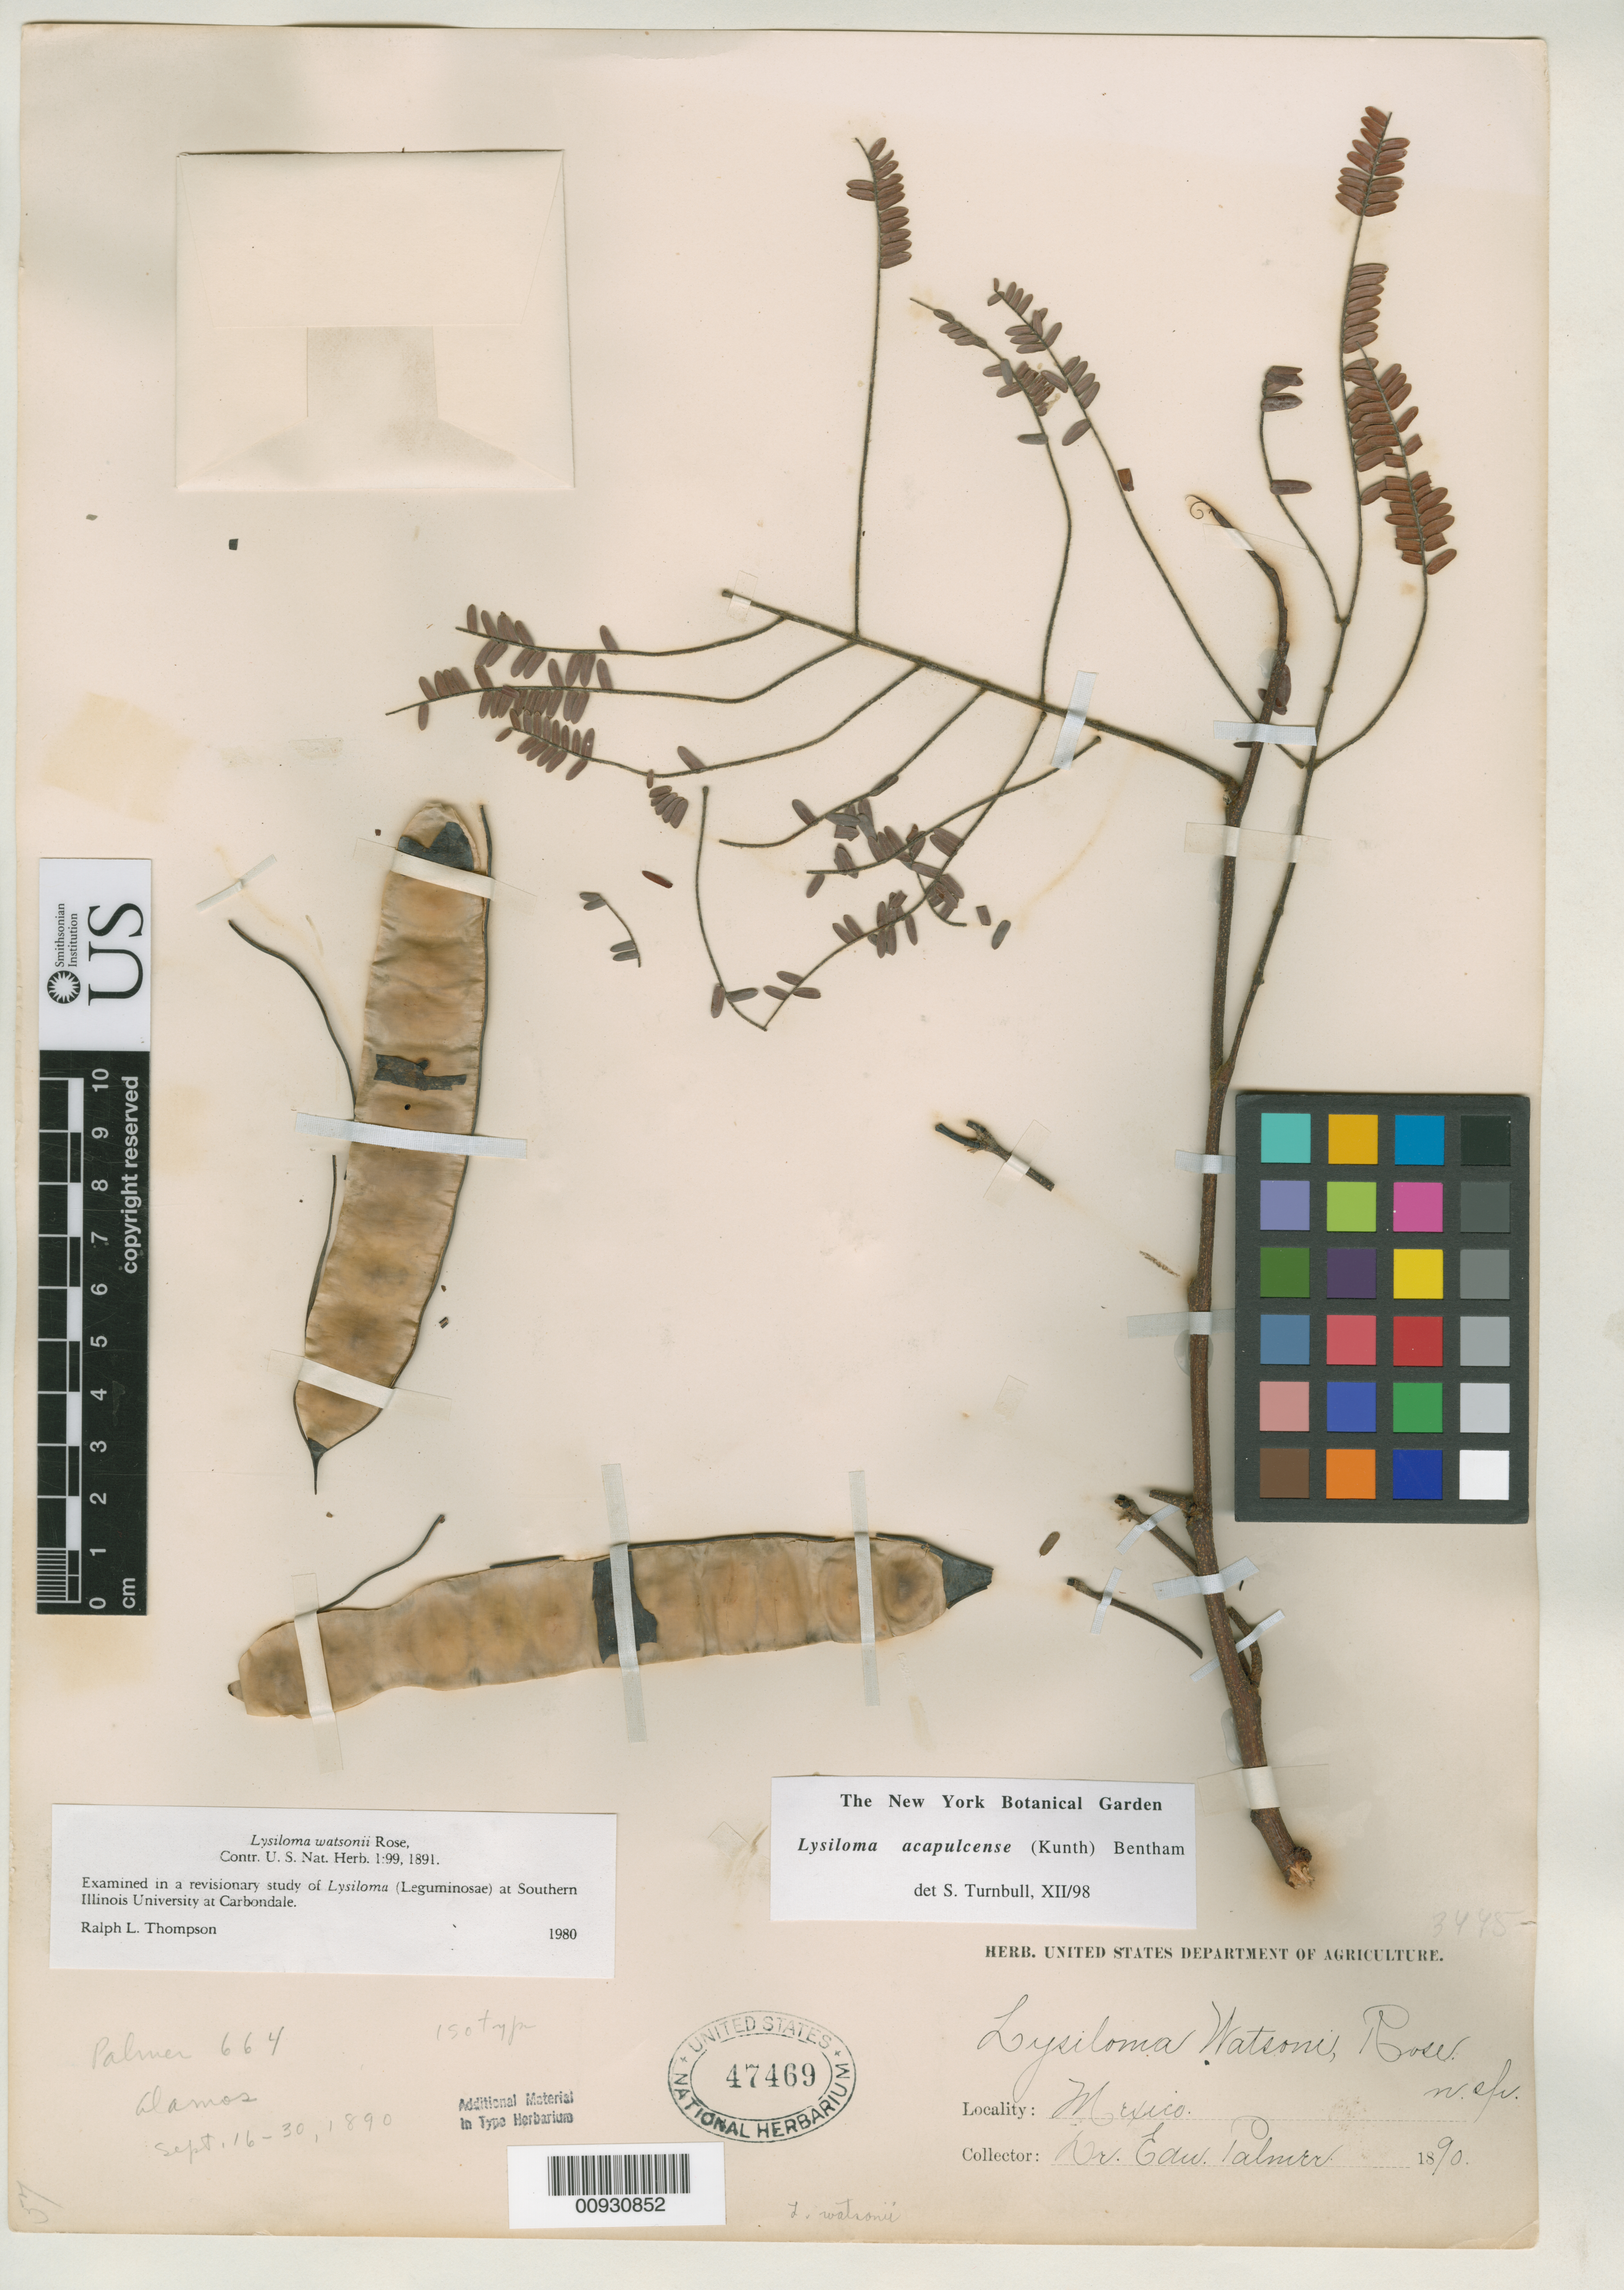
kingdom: Plantae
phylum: Tracheophyta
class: Magnoliopsida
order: Fabales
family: Fabaceae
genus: Lysiloma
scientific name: Lysiloma watsonii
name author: Rose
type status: Type Collection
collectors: E. Palmer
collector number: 664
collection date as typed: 16 Sep 1890 to 30 Sep 1890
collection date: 1890-09-16/1890-09-30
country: Mexico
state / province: Sonora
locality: Alamos.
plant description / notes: One or more of 3 original sheets at US (47468, 47469, 49898) may be the holotype.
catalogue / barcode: US 47469